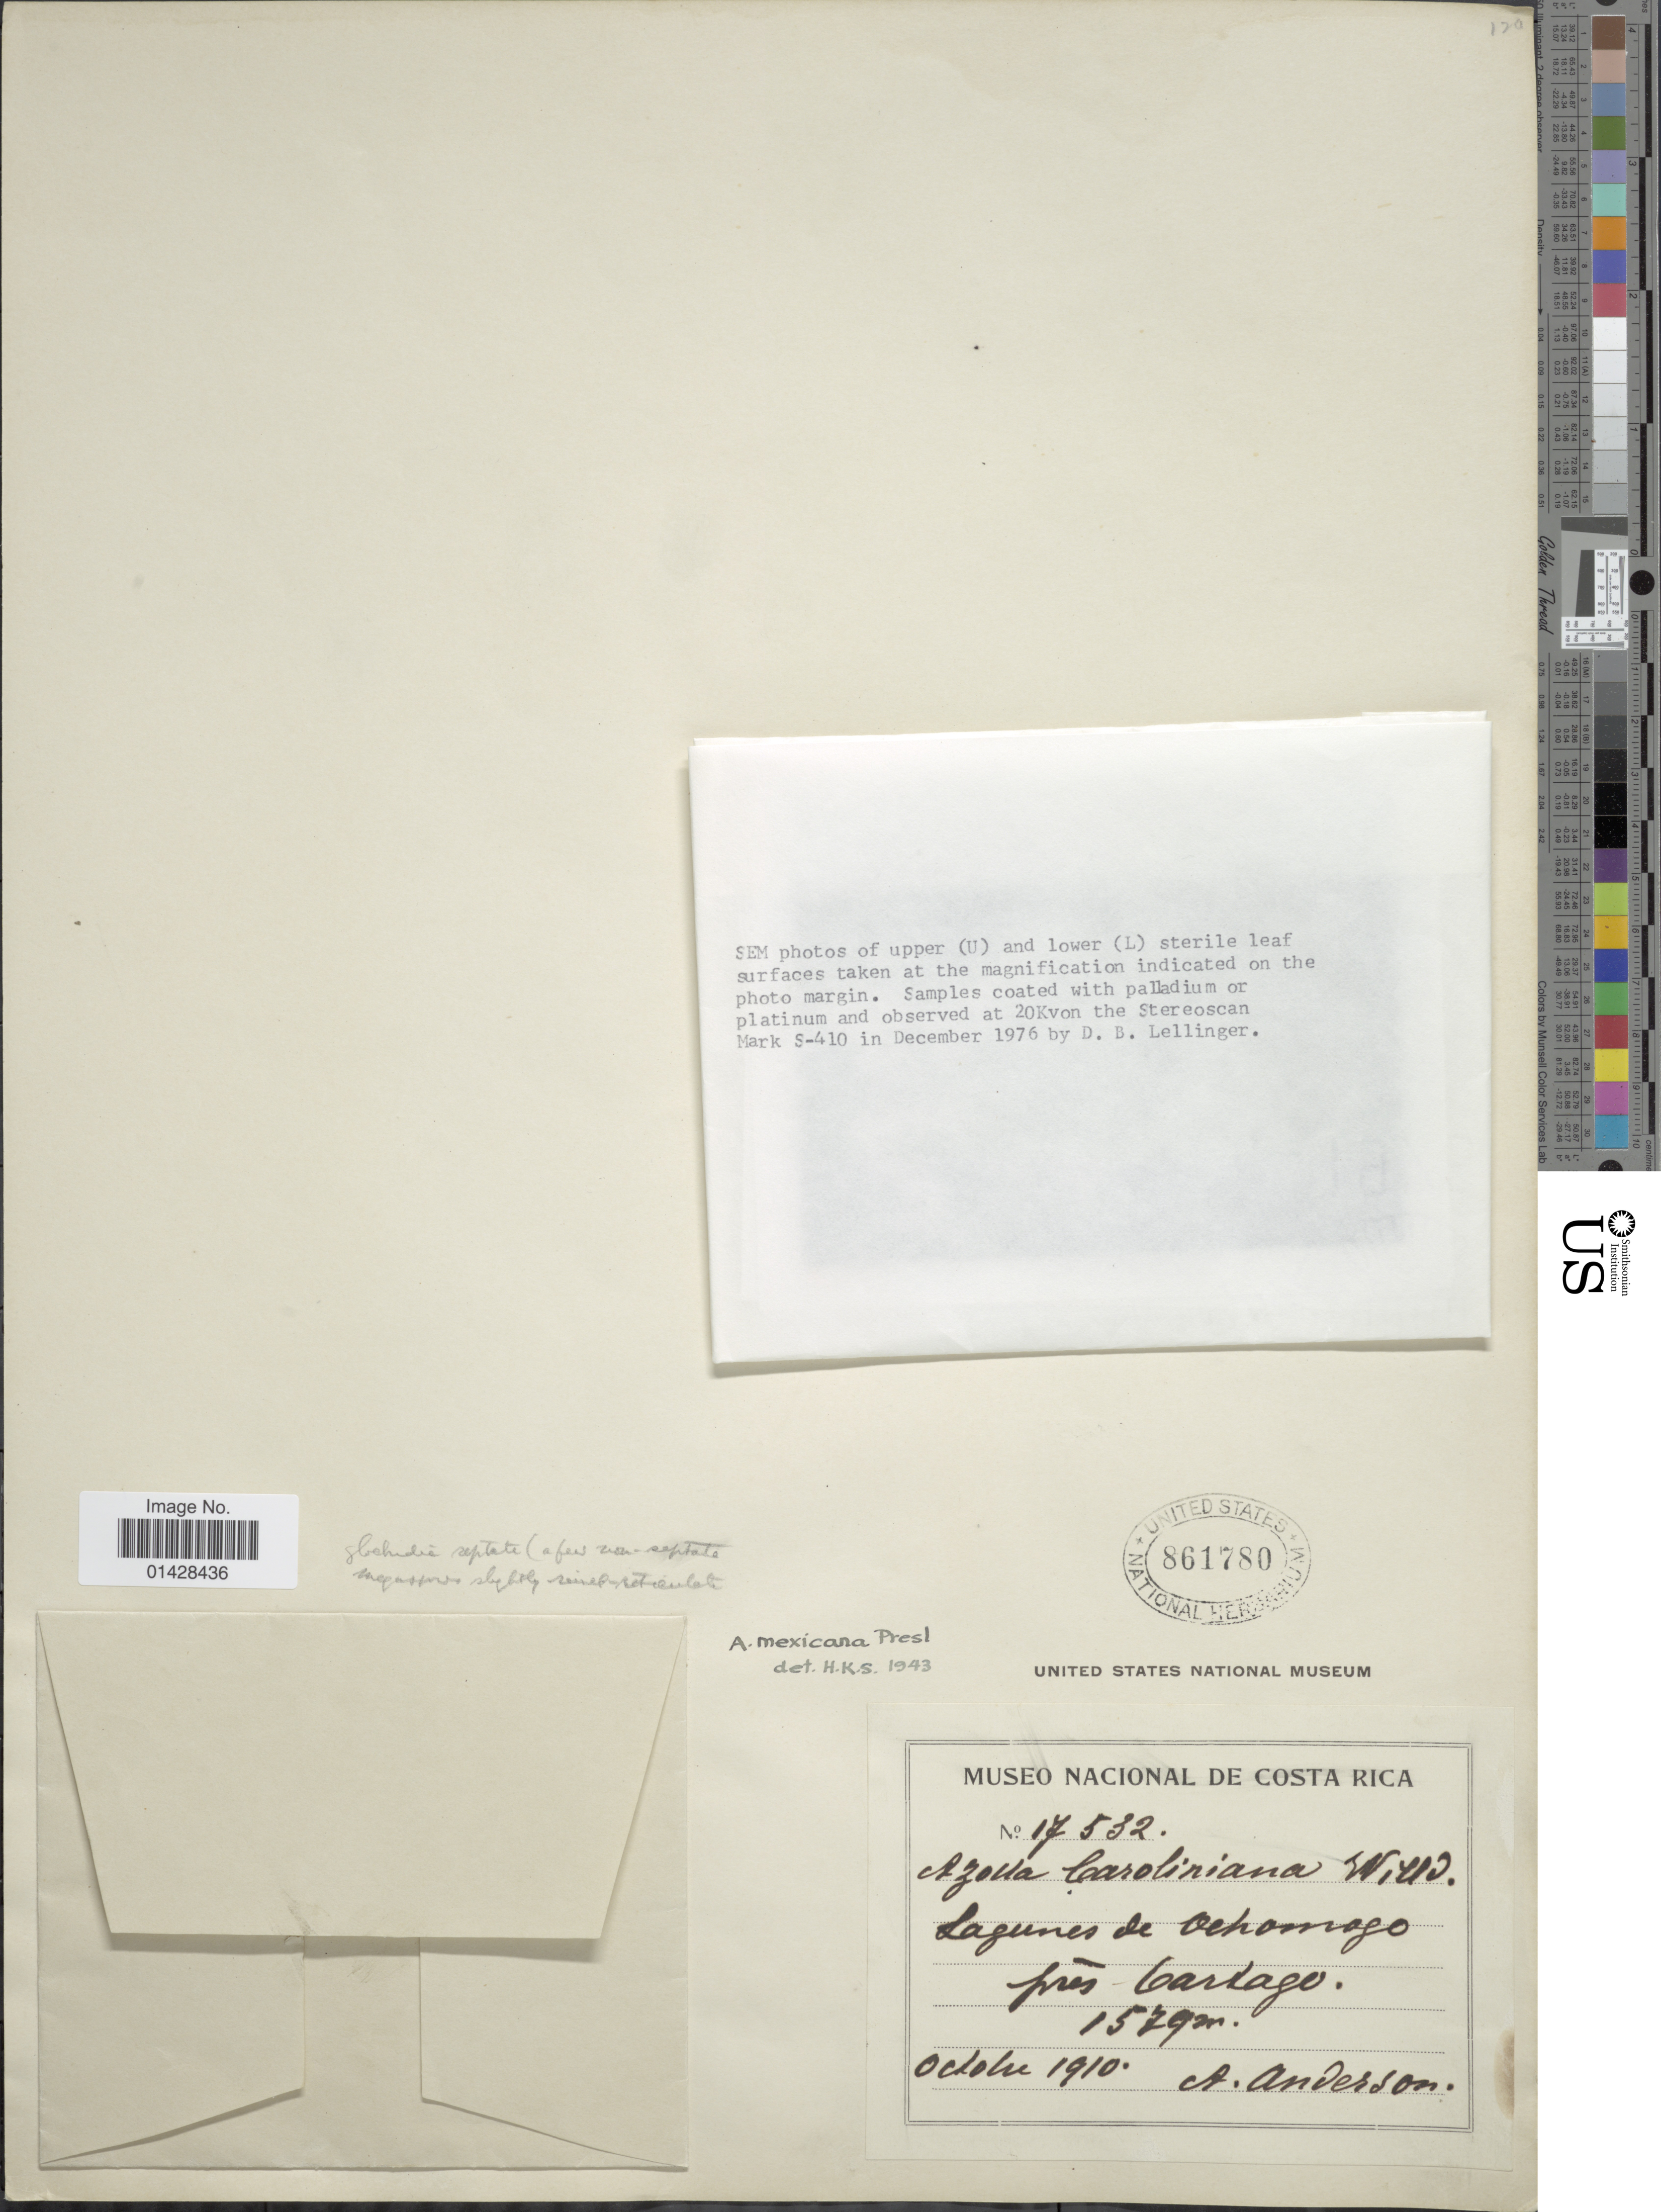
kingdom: Plantae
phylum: Tracheophyta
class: Polypodiopsida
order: Salviniales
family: Salviniaceae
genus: Azolla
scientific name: Azolla mexicana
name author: C. Presl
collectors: A. Anderson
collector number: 17532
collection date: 1910-10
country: Costa Rica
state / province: Cartago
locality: Lagunes de Ochomogo prés Cartago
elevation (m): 1579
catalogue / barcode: US 861780